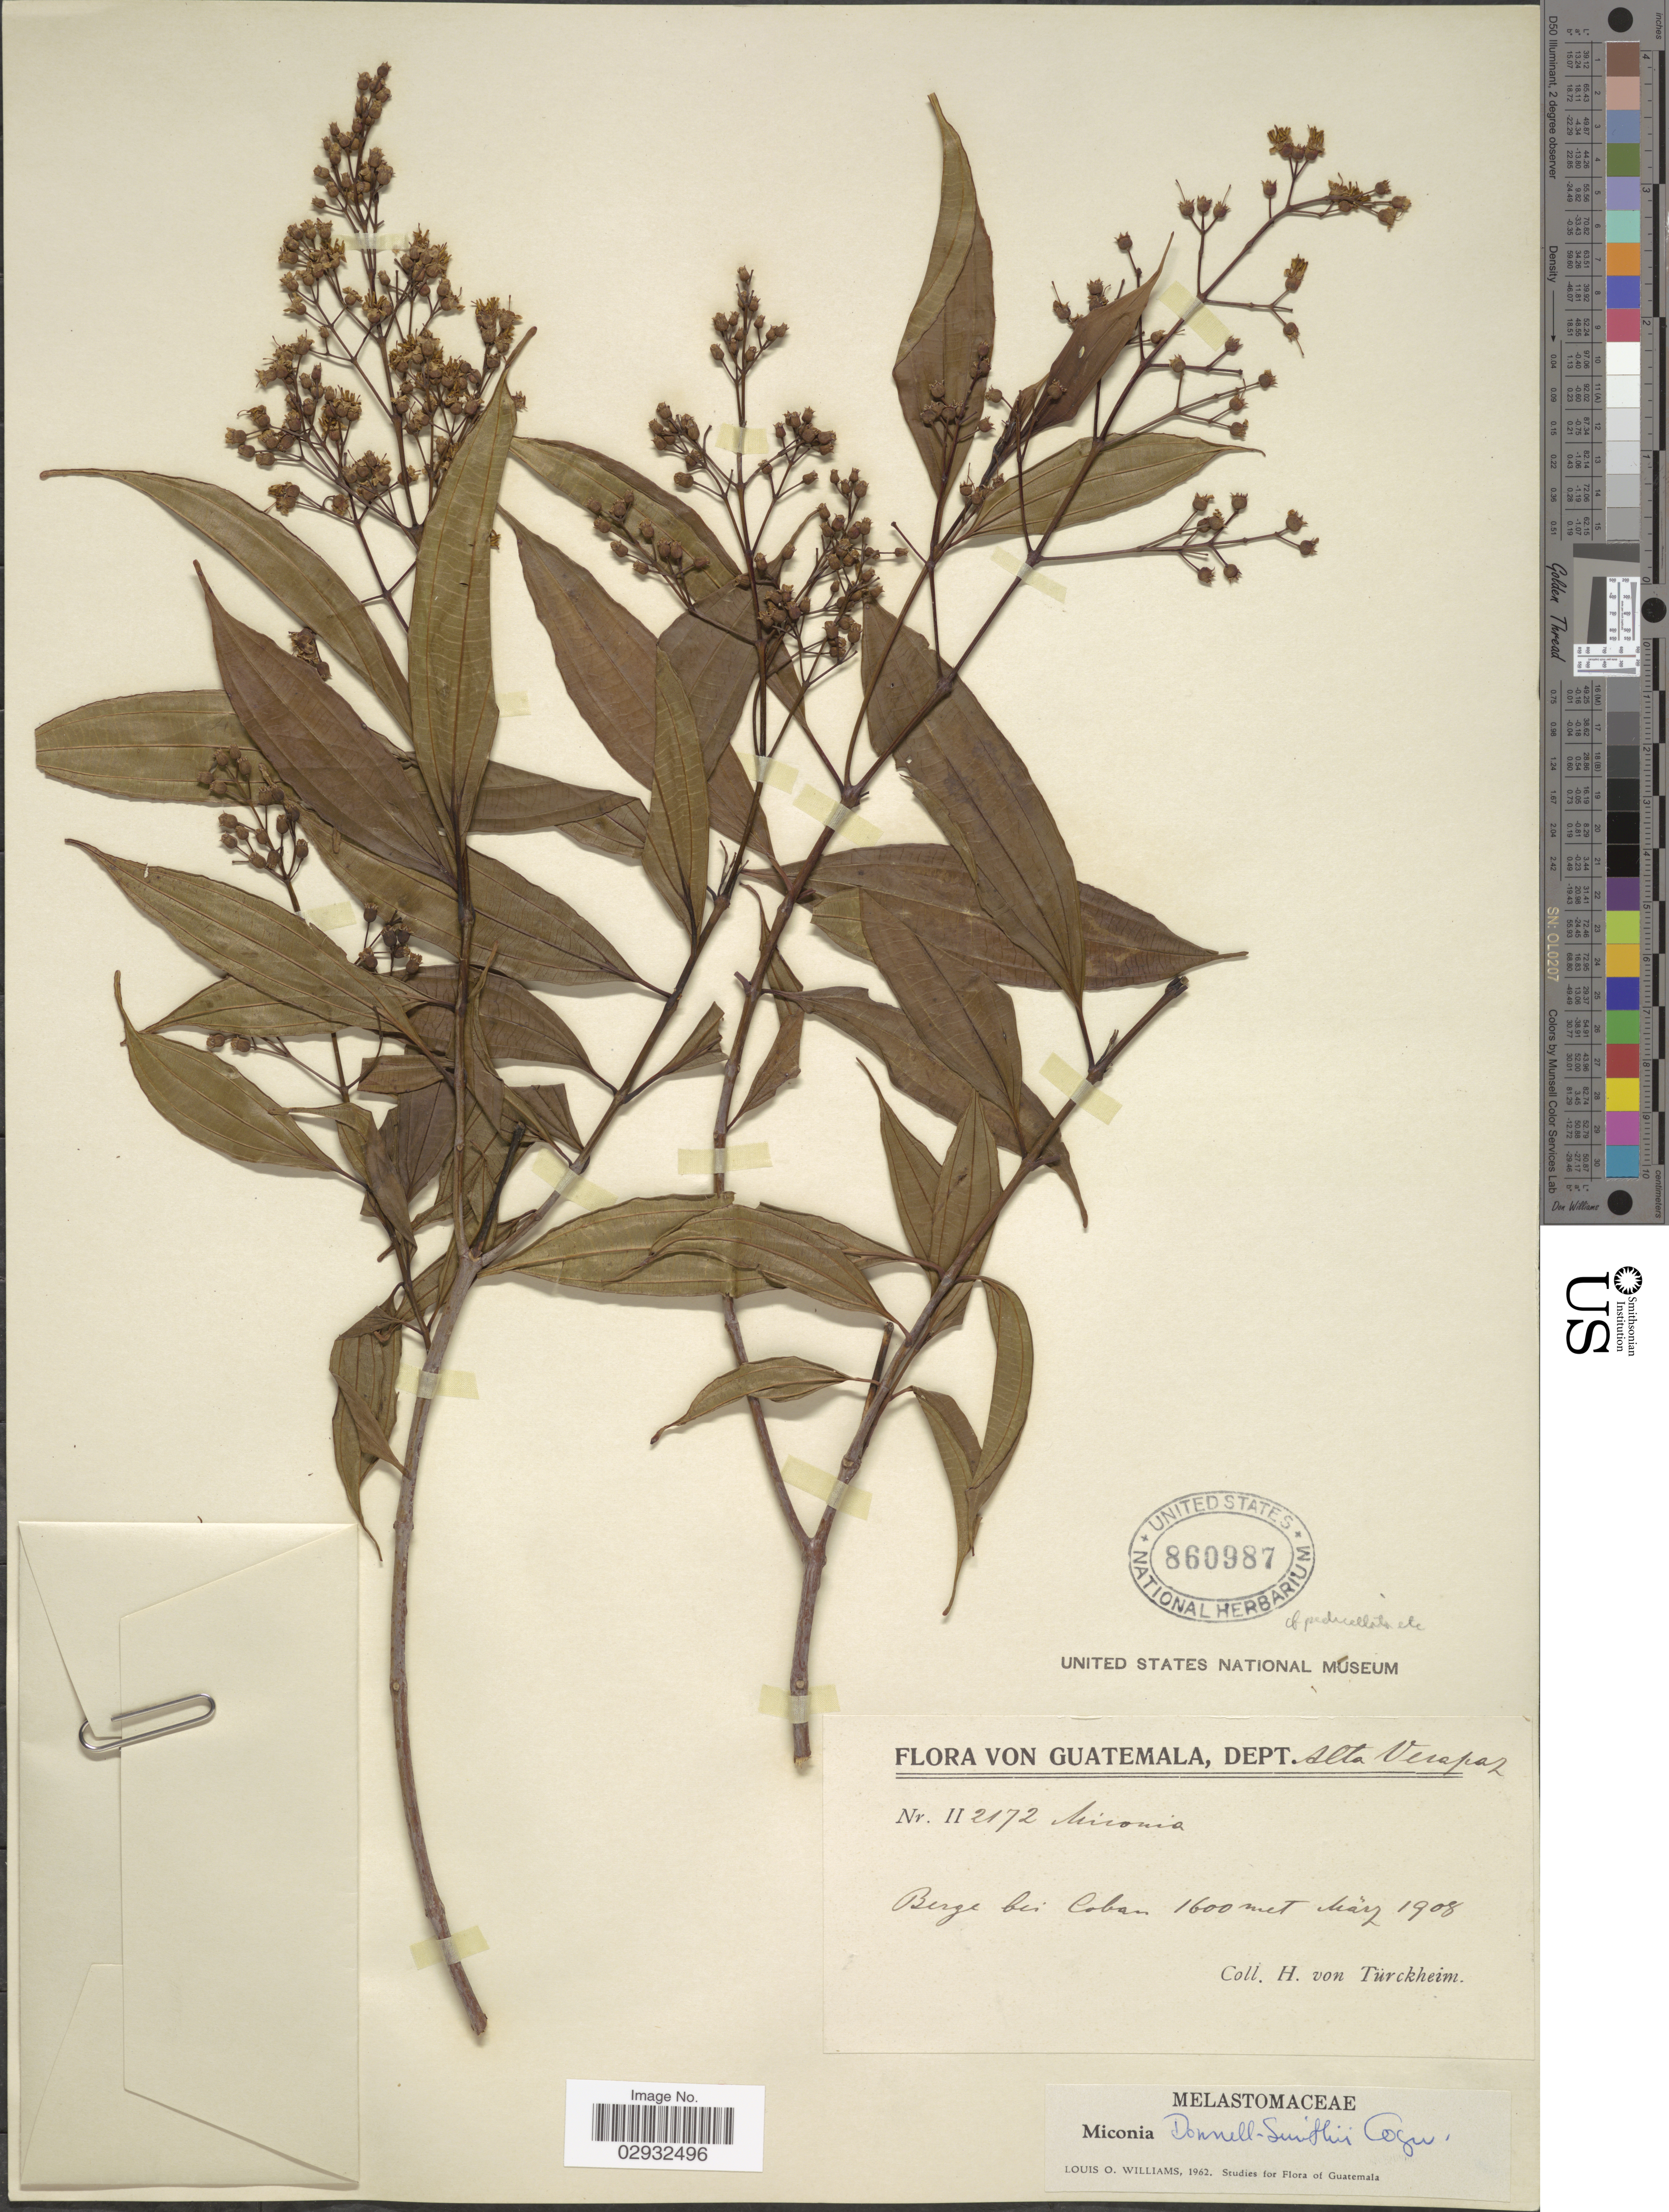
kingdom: Plantae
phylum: Tracheophyta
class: Magnoliopsida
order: Myrtales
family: Melastomataceae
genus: Miconia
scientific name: Miconia donnell-smithii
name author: Cogn.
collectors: L. O. Williams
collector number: II2172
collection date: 1908-03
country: Guatemala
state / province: Alta Verapaz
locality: Dept. Alta Verapaz. Berge bei Coban.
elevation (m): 1600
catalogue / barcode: US 860987